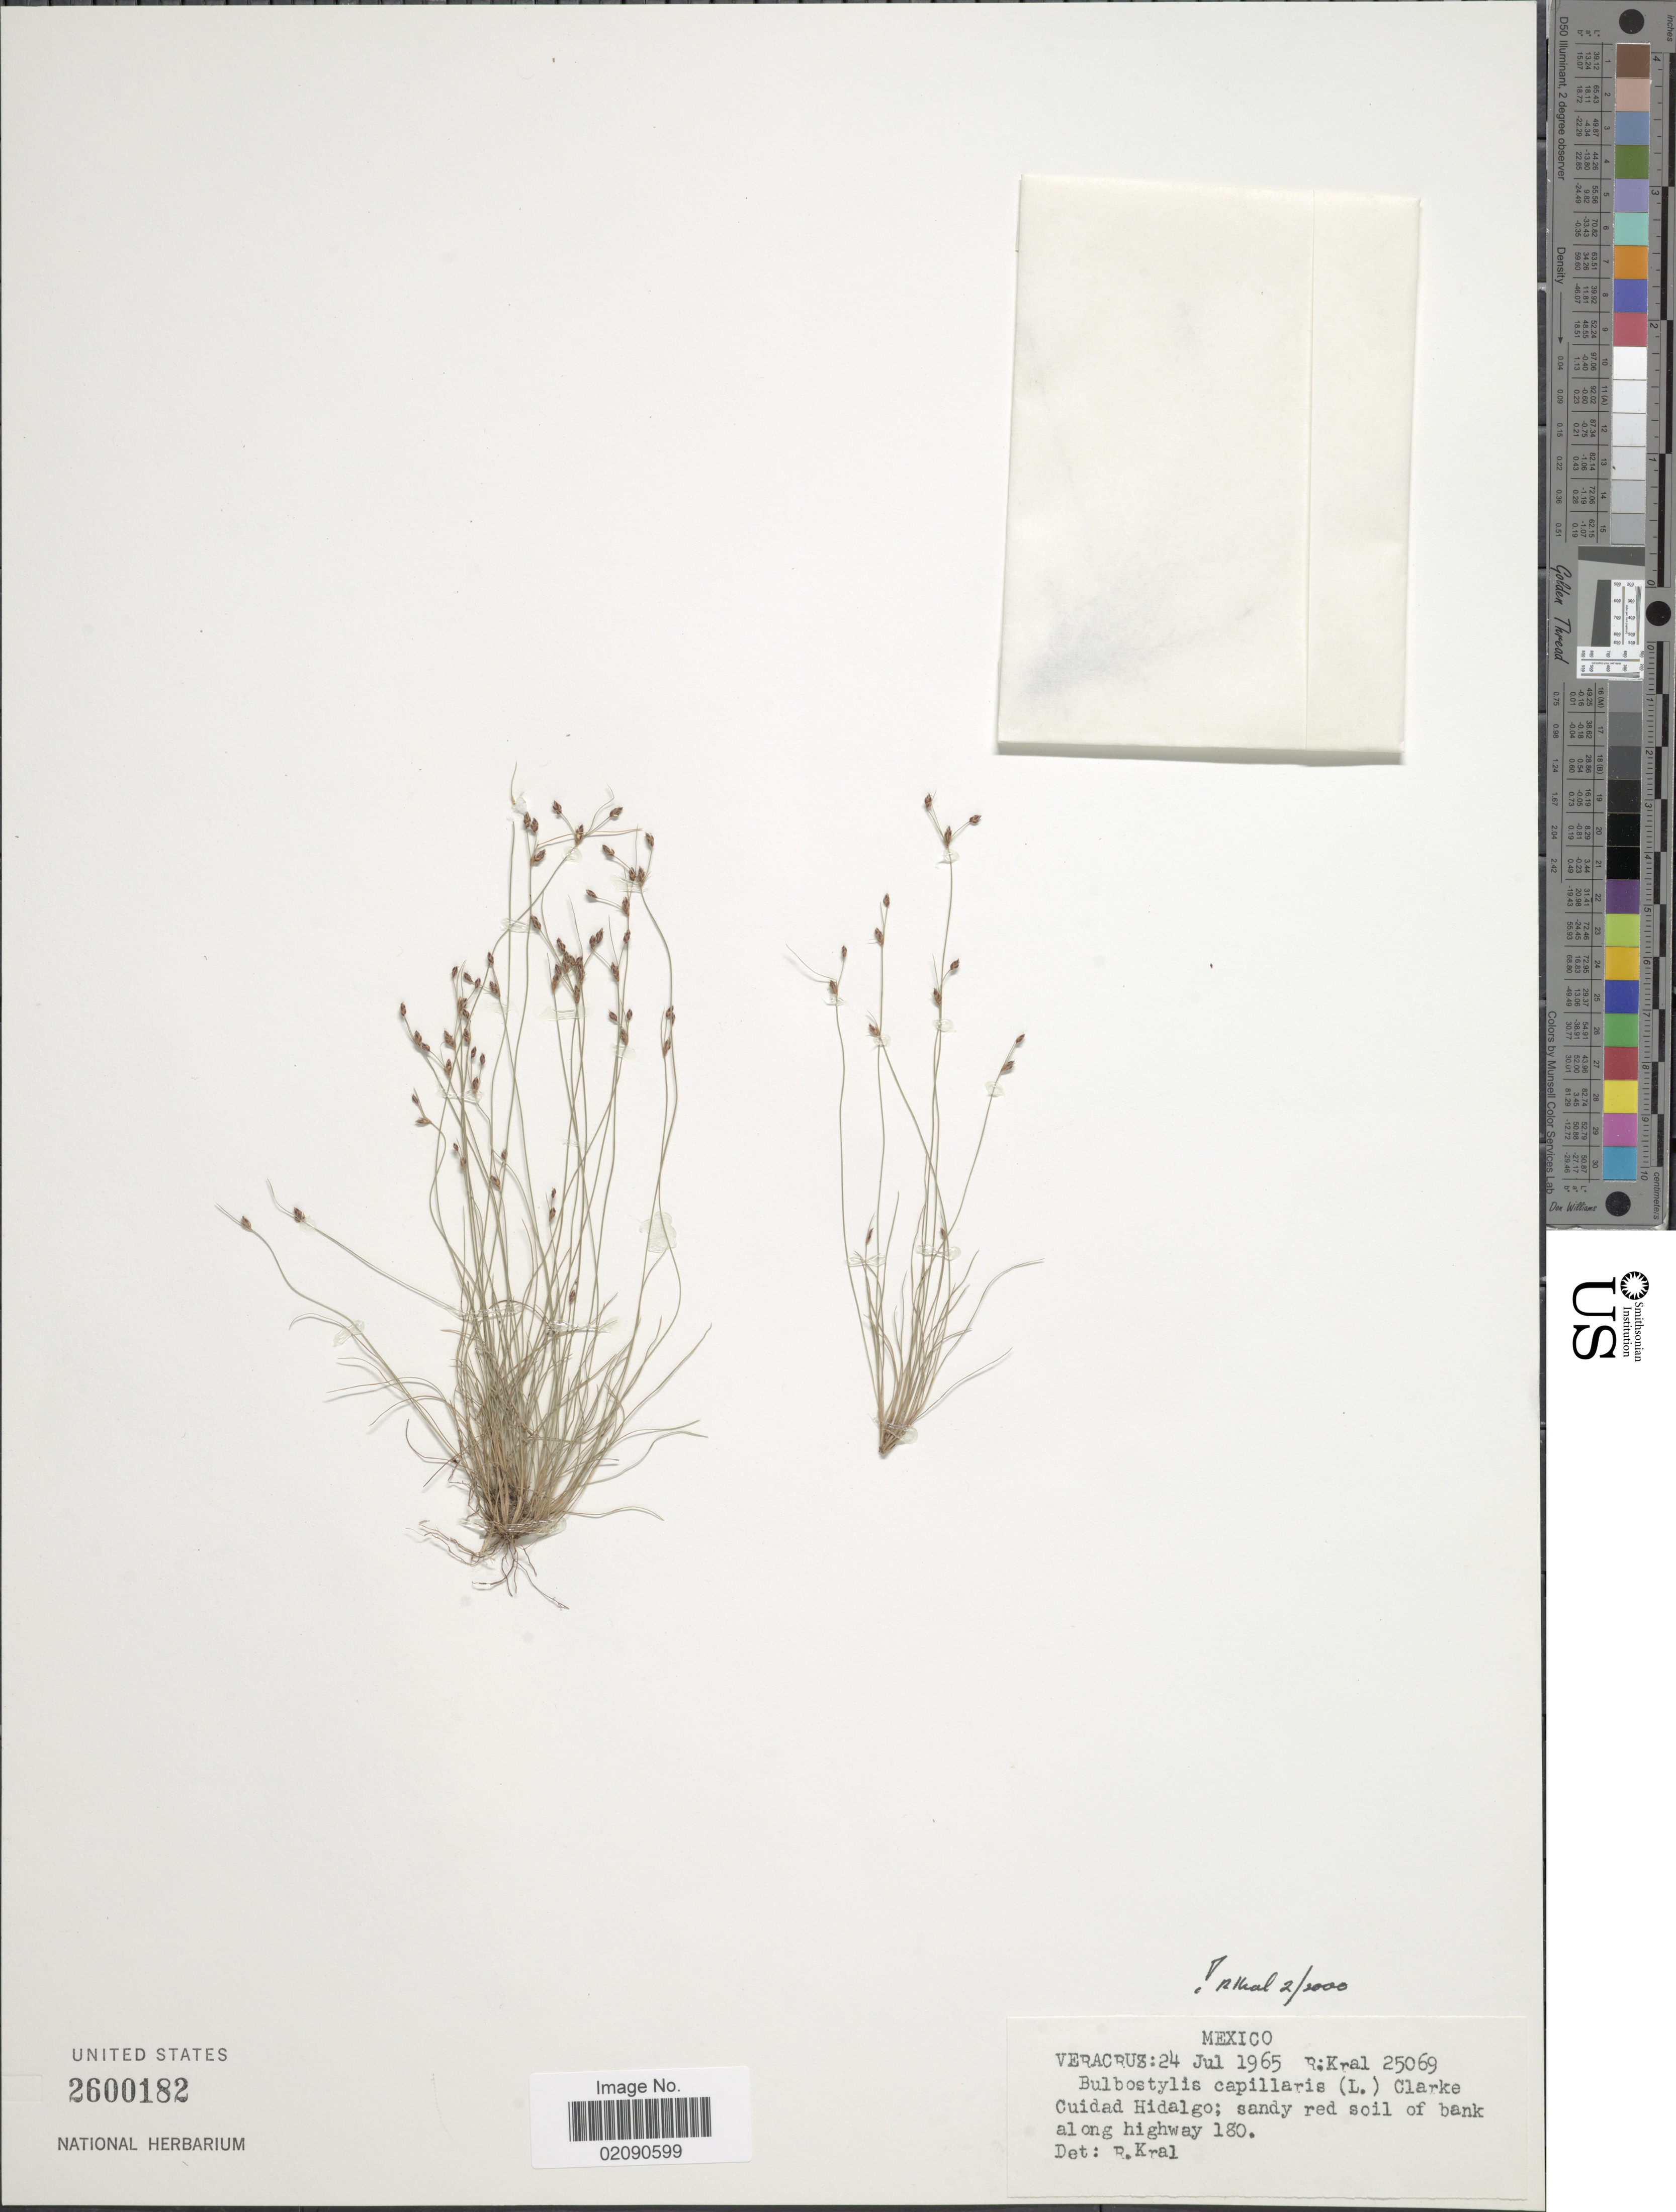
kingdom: Plantae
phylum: Tracheophyta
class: Liliopsida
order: Poales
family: Cyperaceae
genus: Bulbostylis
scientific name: Bulbostylis capillaris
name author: (L.) Kunth ex C.B. Clarke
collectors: R. Kral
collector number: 25069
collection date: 1965-07-24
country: Mexico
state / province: Veracruz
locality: Veracruz. Ciudad Hidalgo: sandy red soil of bank along highway 180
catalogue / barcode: US 2600182